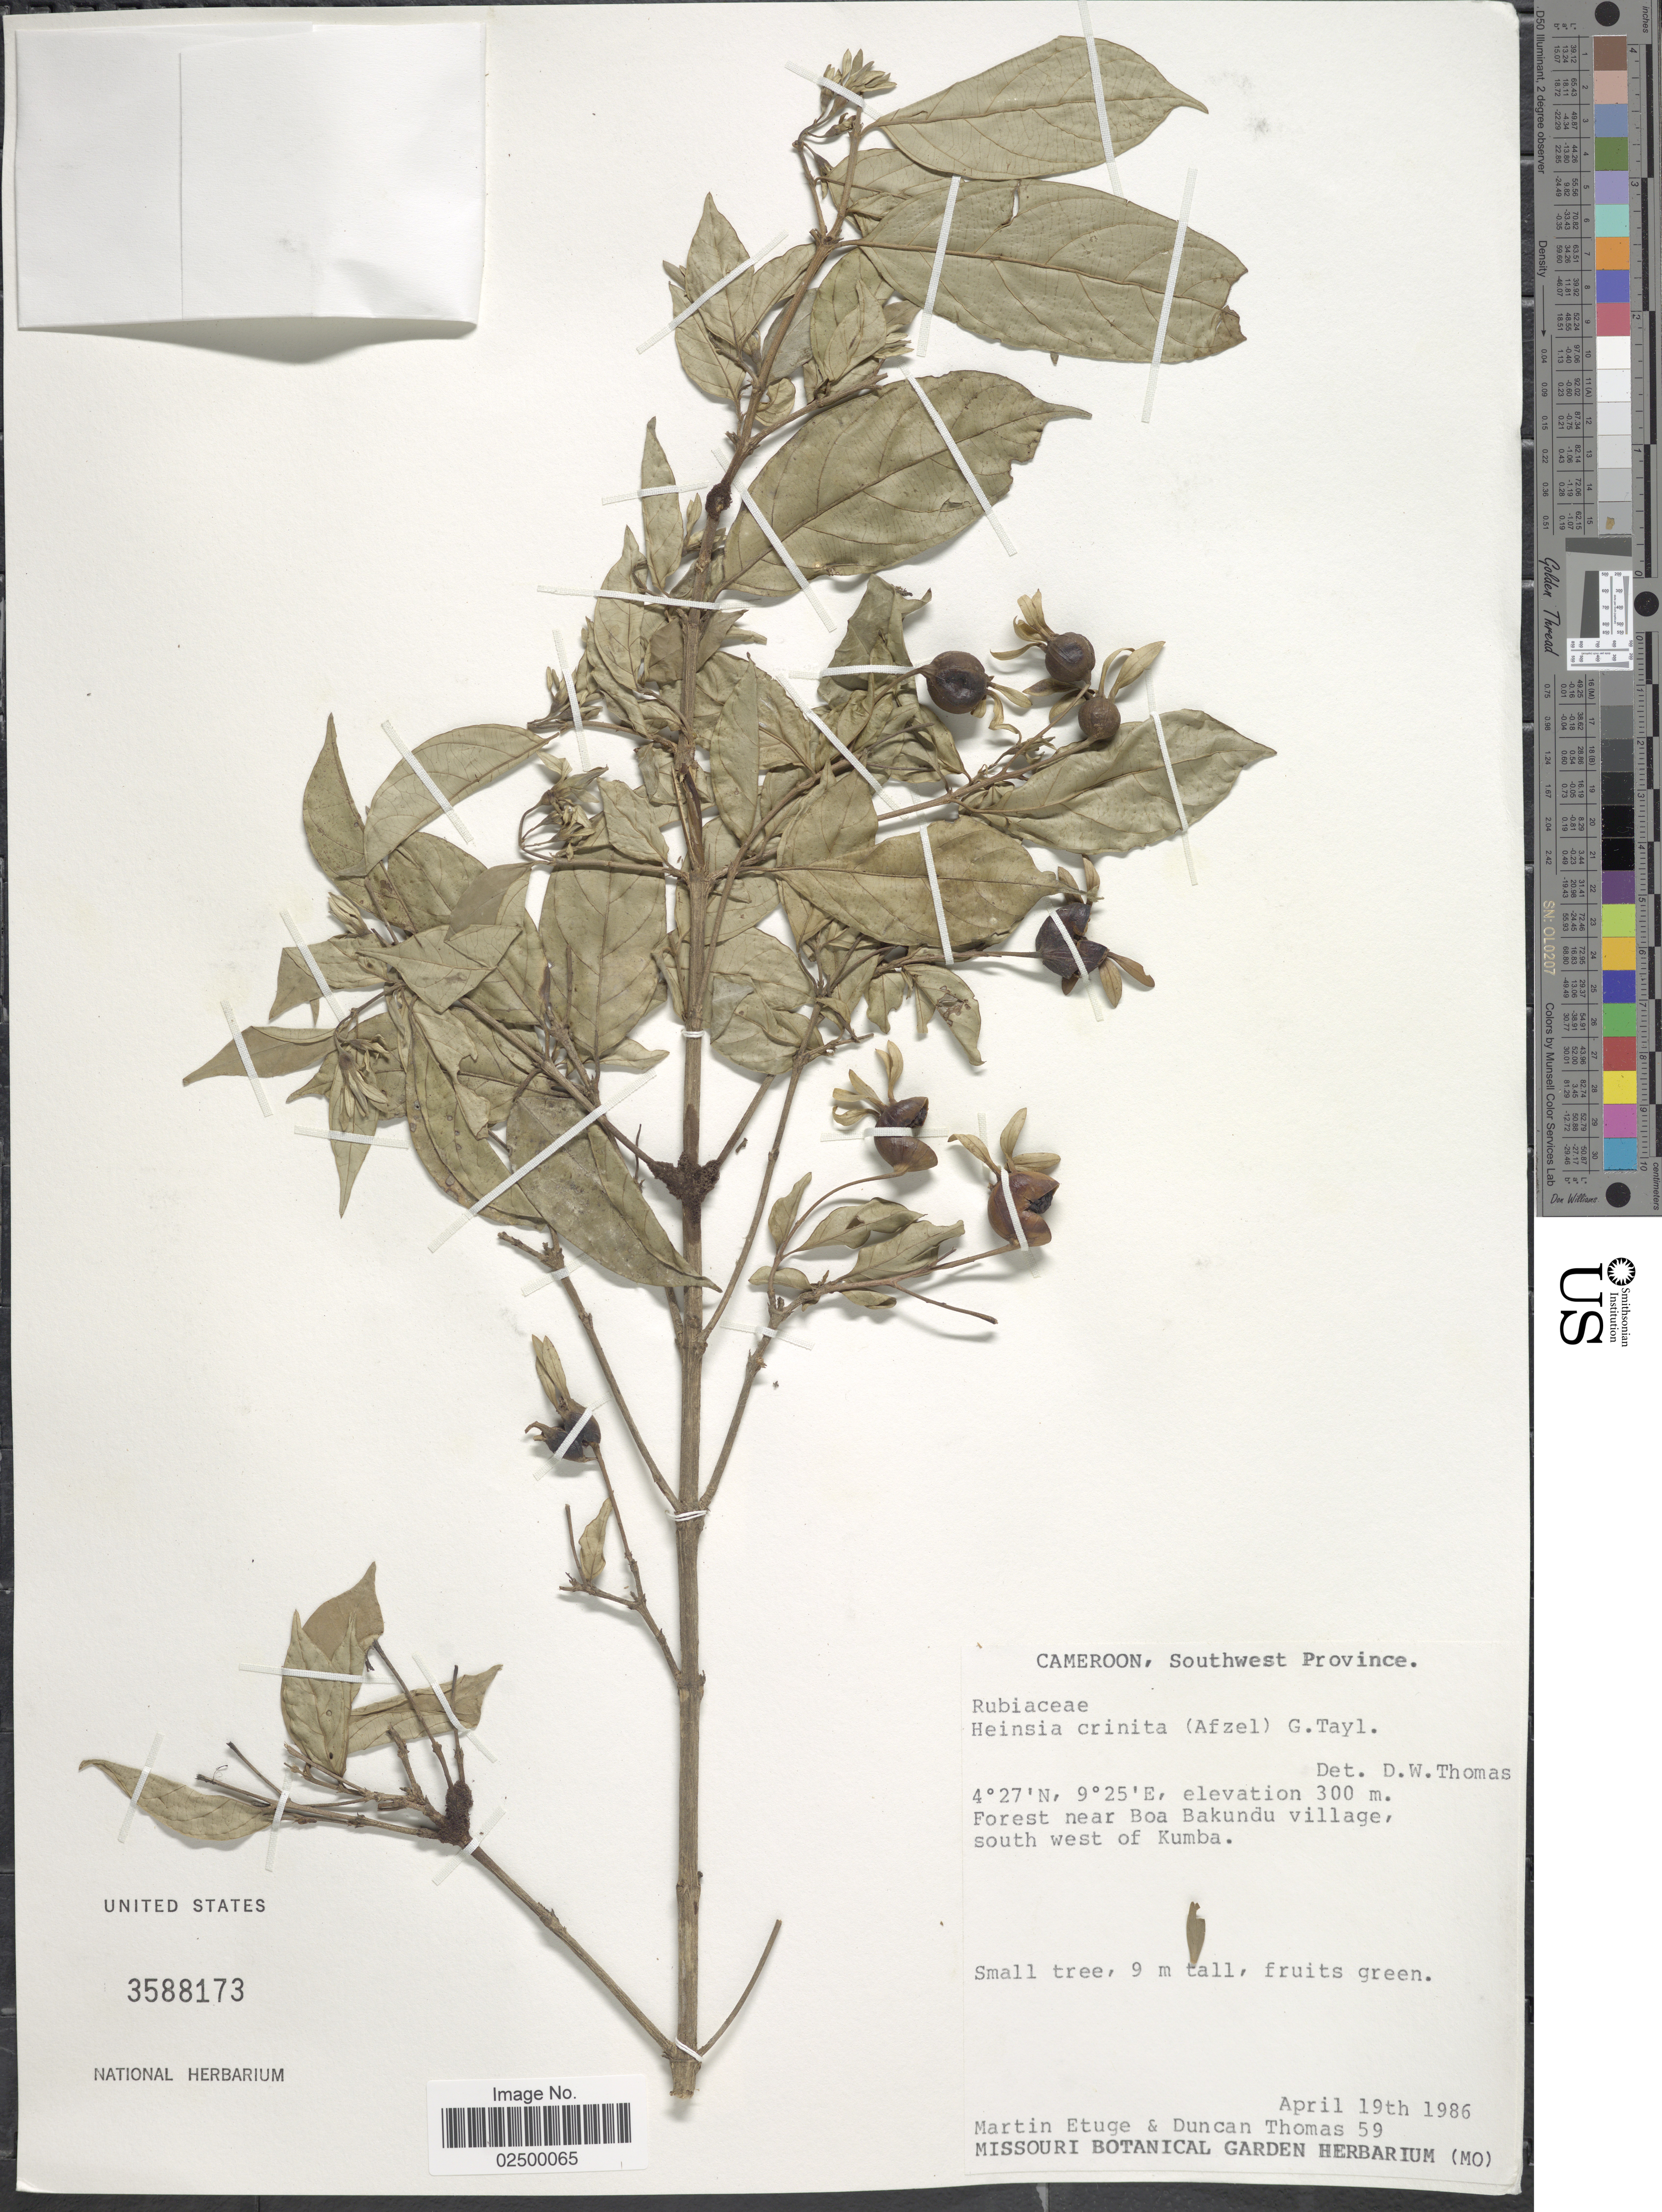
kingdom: Plantae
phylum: Tracheophyta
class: Magnoliopsida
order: Gentianales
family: Rubiaceae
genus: Heinsia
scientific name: Heinsia crinita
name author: (Afzel.) G. Taylor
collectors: M. Etuge & D. W. Thomas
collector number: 59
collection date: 1986-04-19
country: Cameroon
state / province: Sud-Ouest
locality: Southwest Province, forest near Boa Bakundu village, south west of Kumba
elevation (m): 300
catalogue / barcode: US 3588173